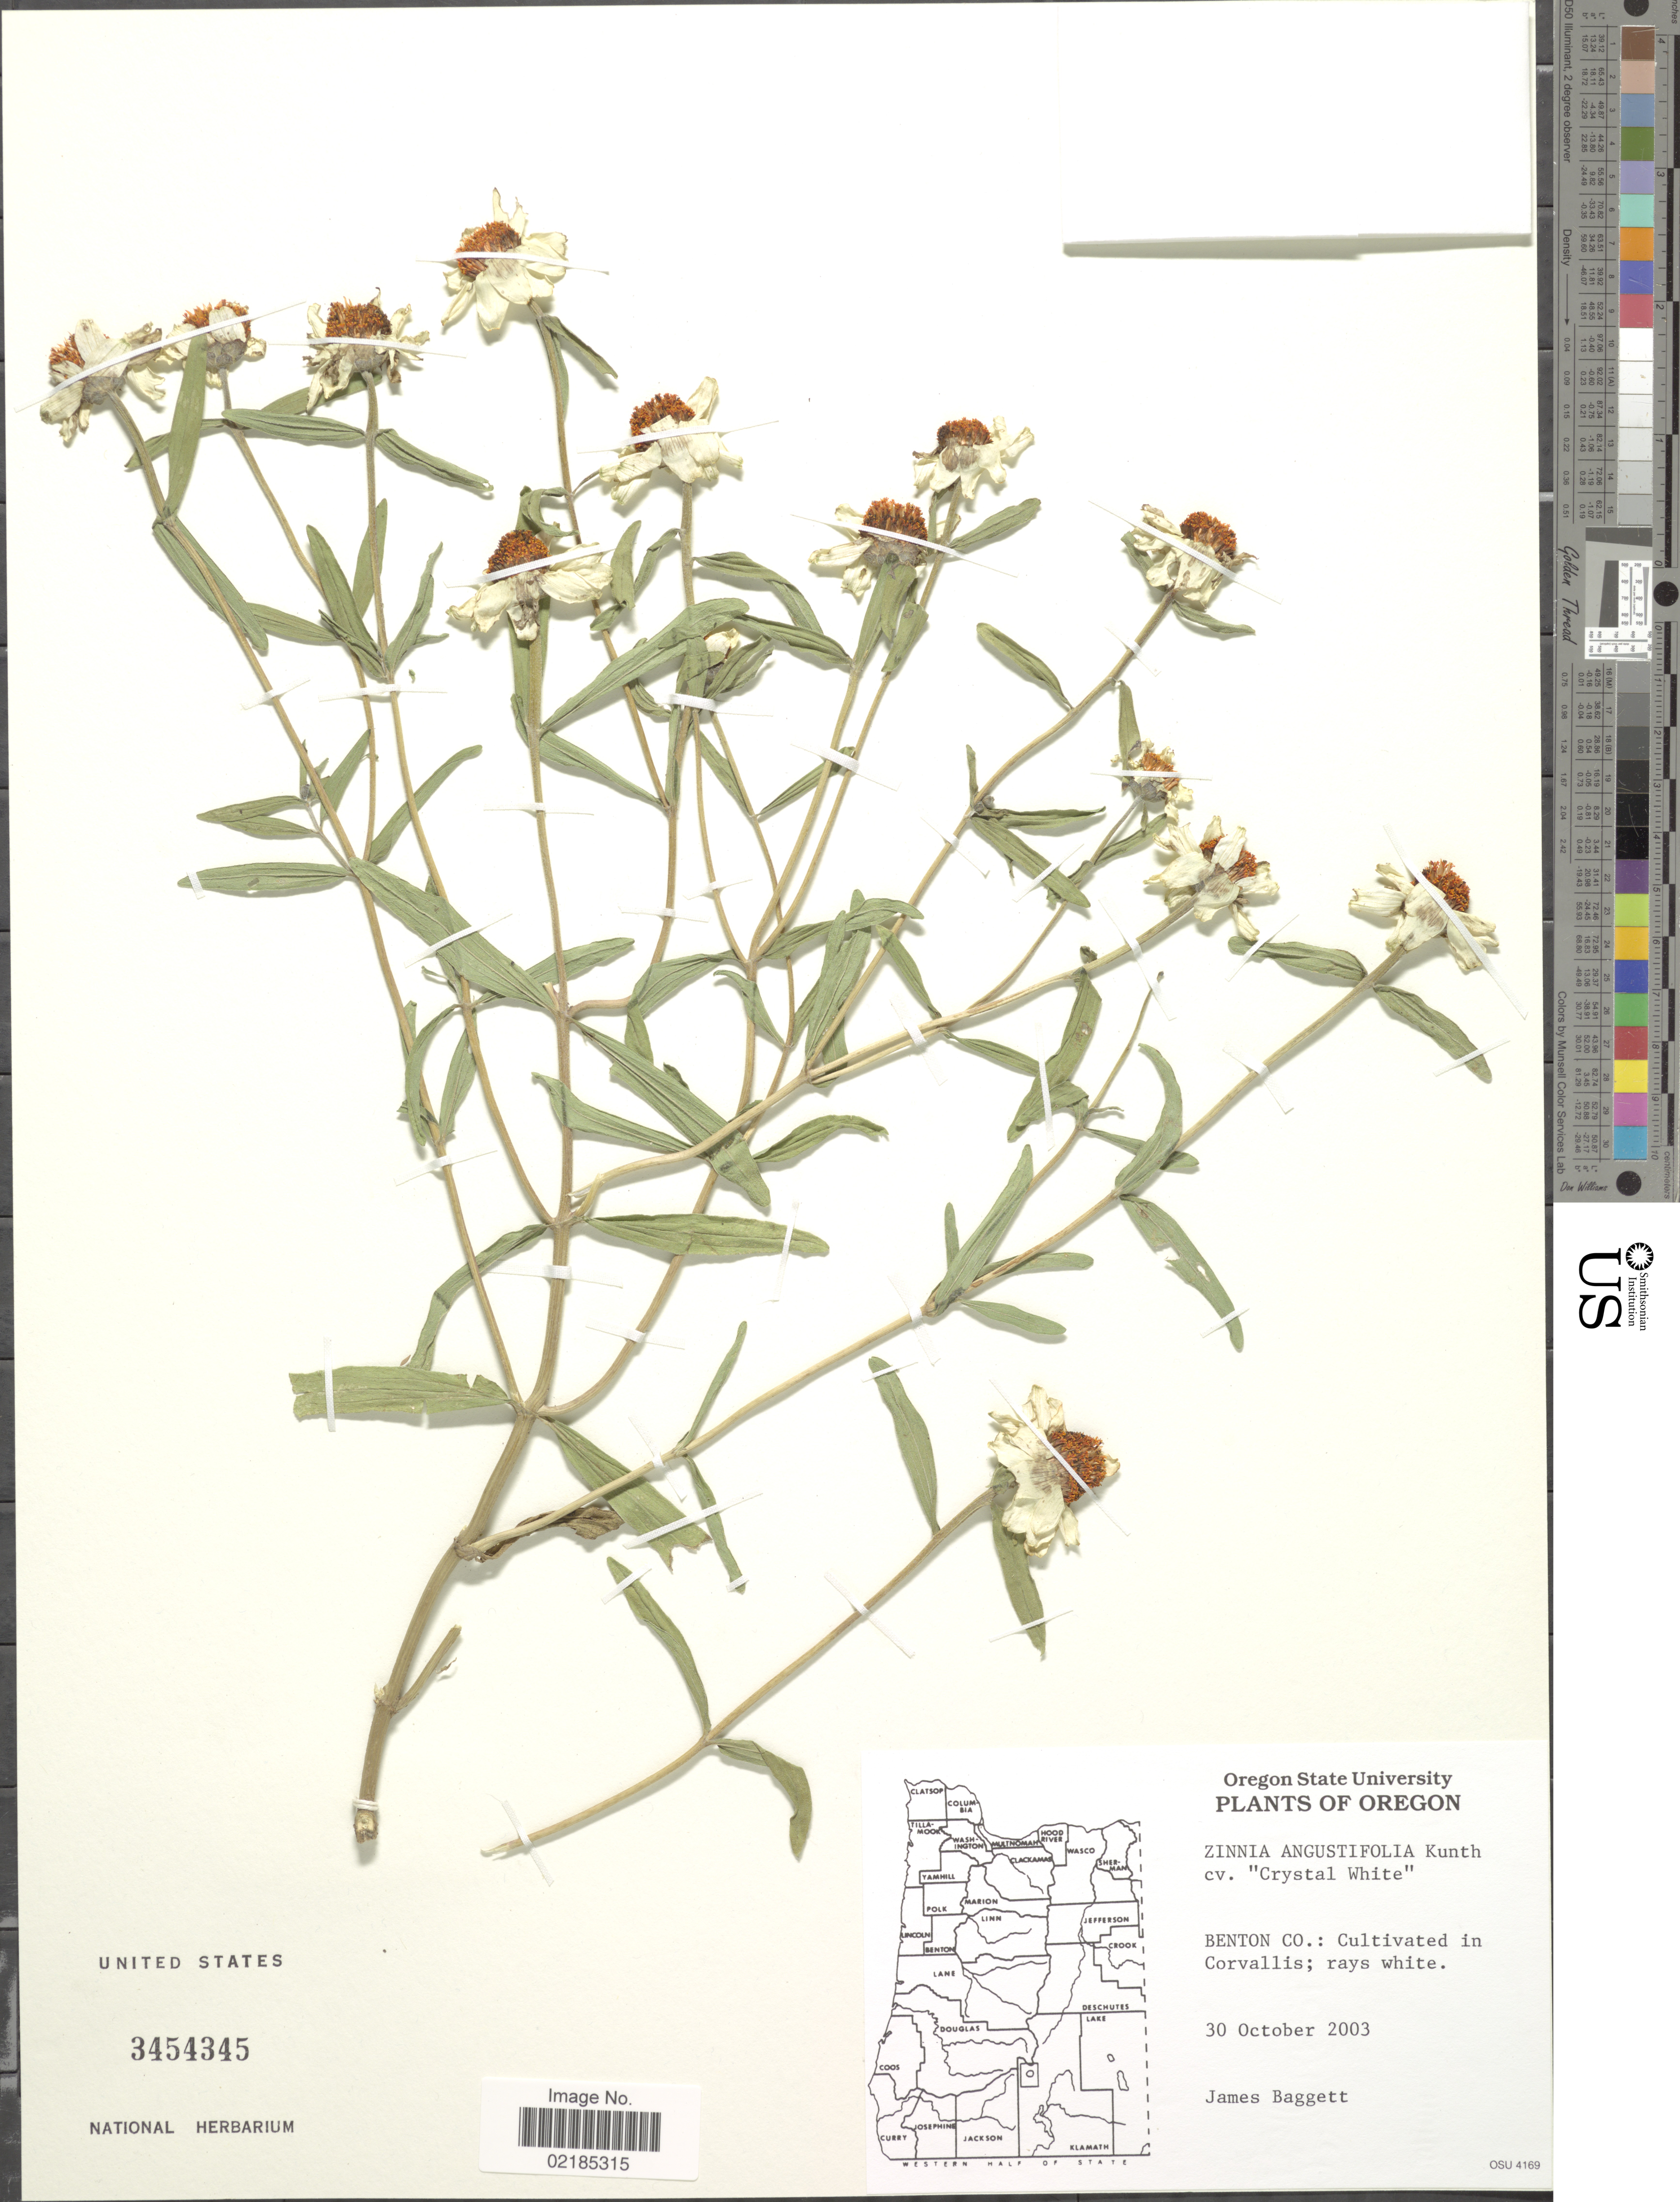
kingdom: Plantae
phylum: Tracheophyta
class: Magnoliopsida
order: Asterales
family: Asteraceae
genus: Zinnia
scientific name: Zinnia angustifolia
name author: Kunth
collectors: J. Baggett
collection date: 2003-10-30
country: United States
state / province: Oregon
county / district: Benton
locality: Benton Co.: Cultivated in Corvallis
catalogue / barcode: US 3454345